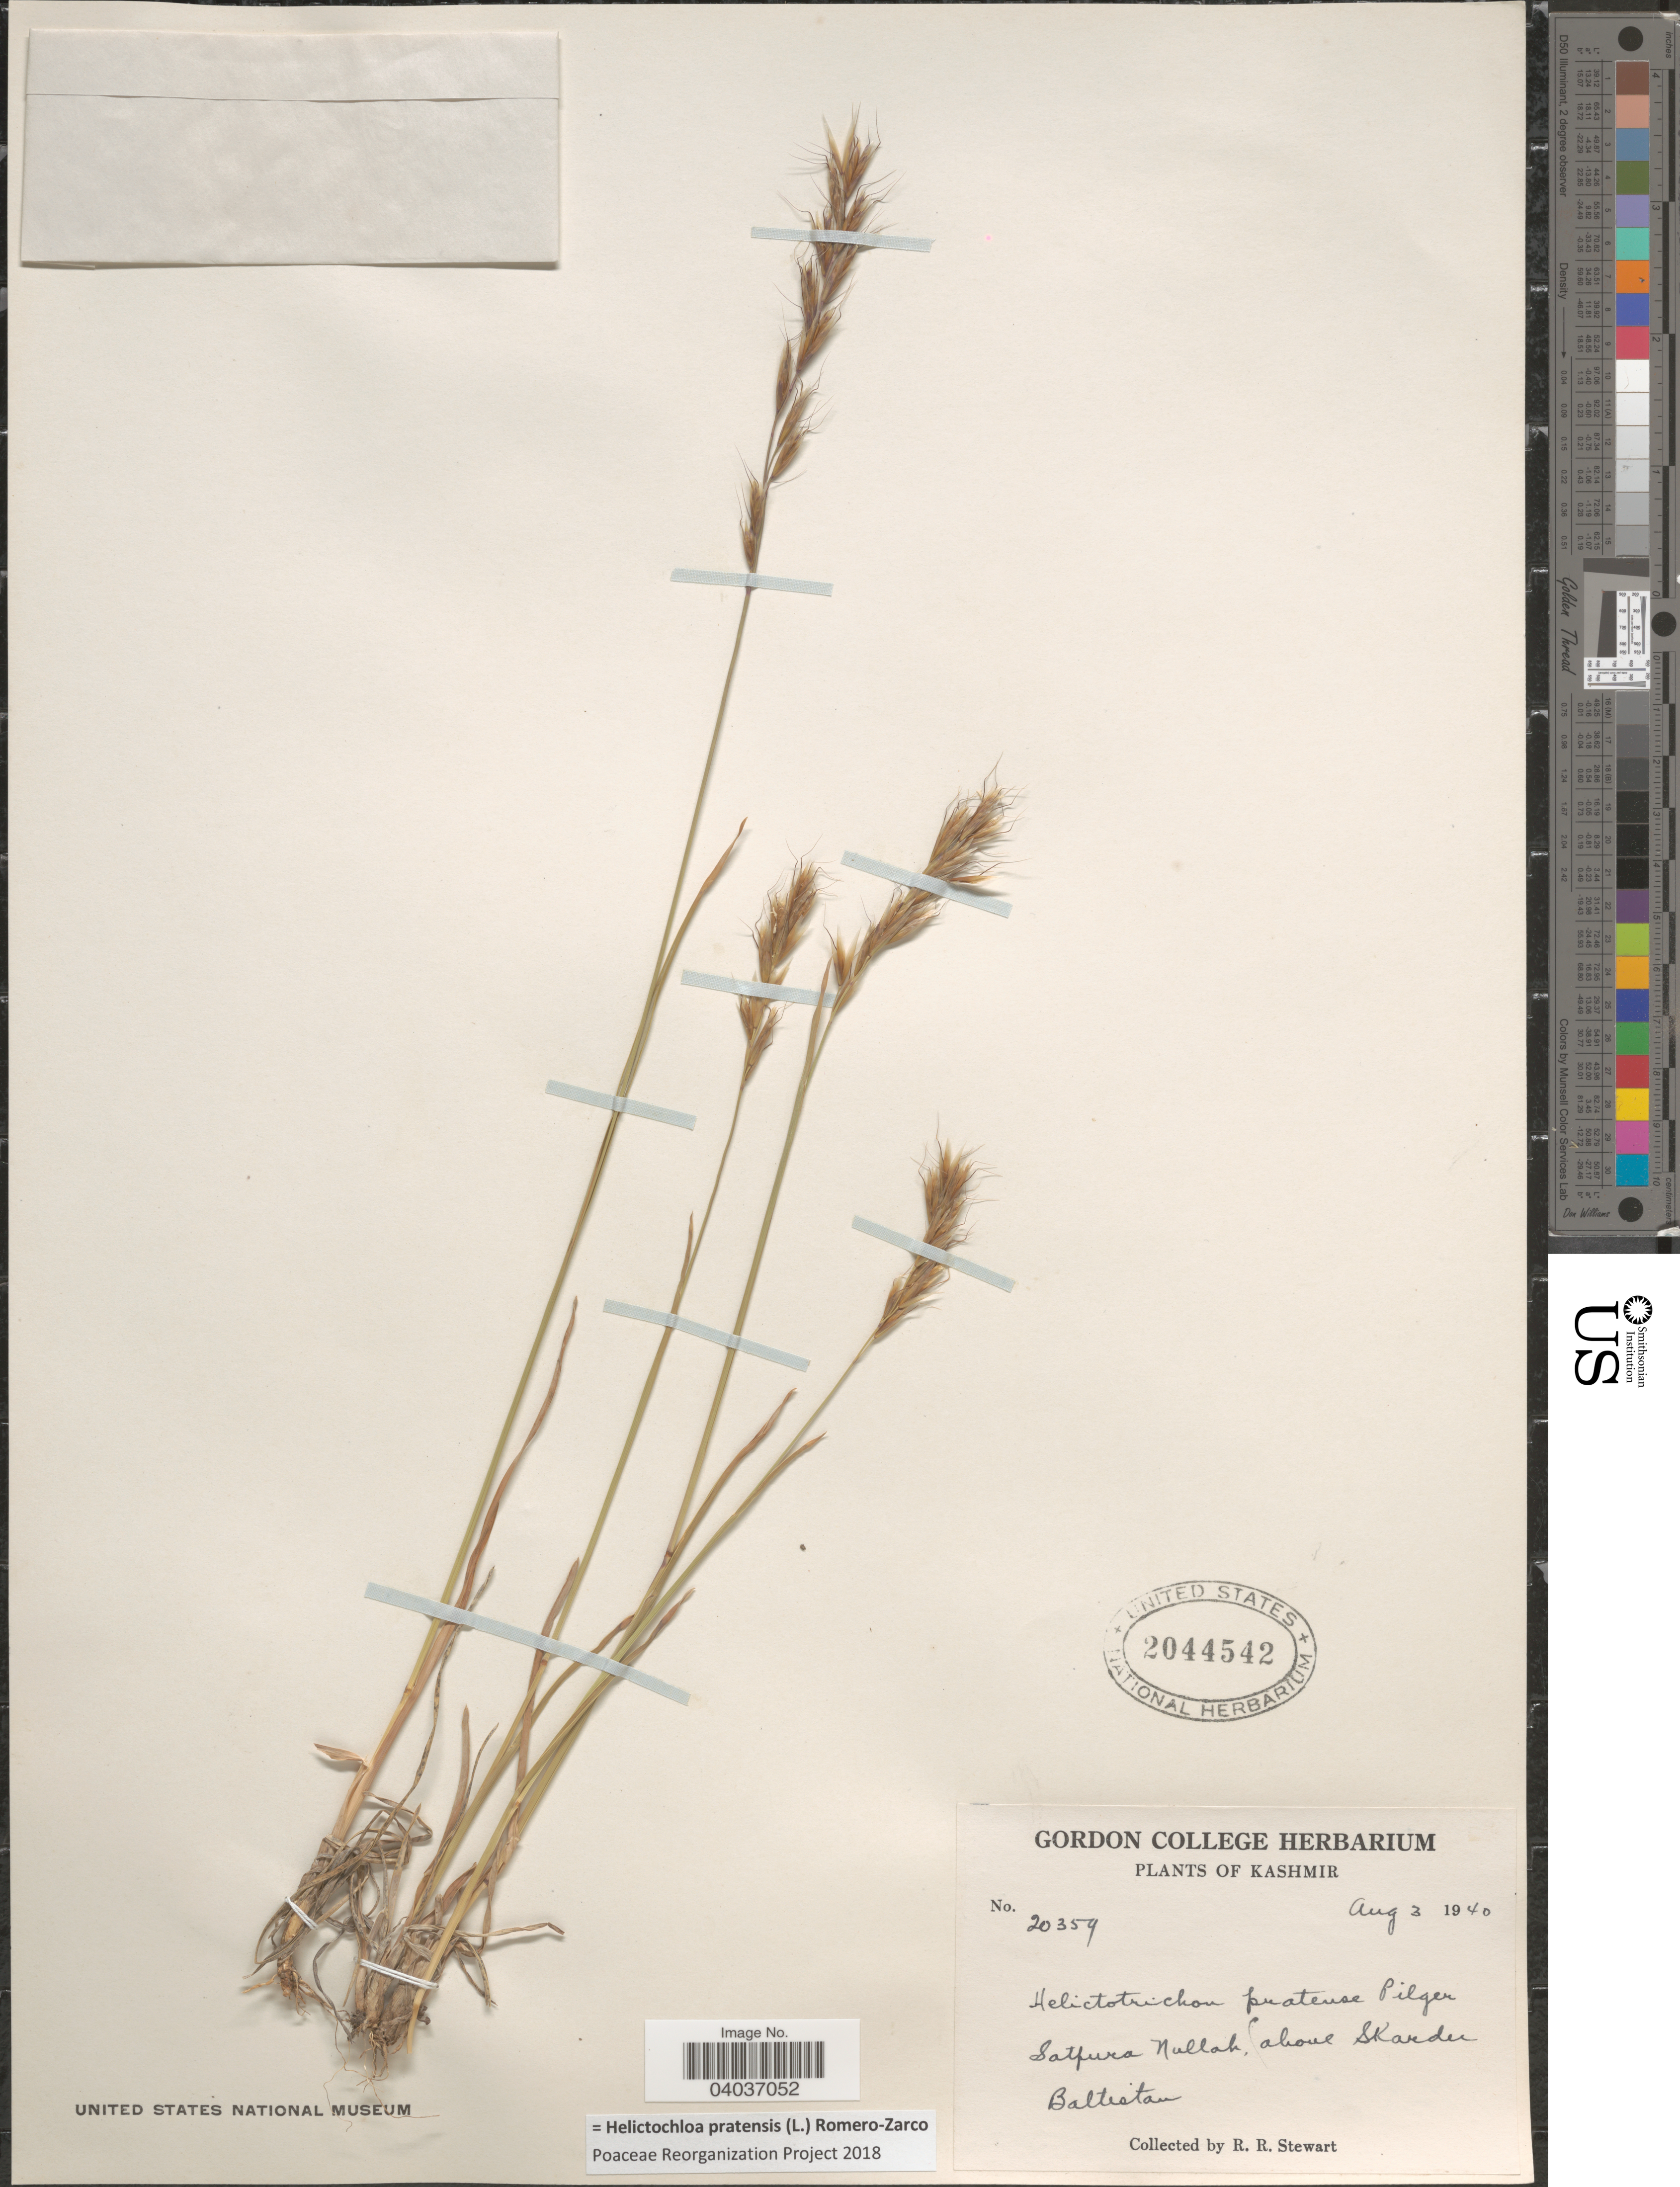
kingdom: Plantae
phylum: Tracheophyta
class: Liliopsida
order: Poales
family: Poaceae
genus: Helictochloa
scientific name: Helictochloa pratensis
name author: (L.) Romero-Zarco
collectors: R. Stewart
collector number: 20359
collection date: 1940-08-03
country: India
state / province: Jammu and Kashmir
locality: Kashmir. Satpura Nullah, about Skarder Baltistan.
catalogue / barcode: US 2044542